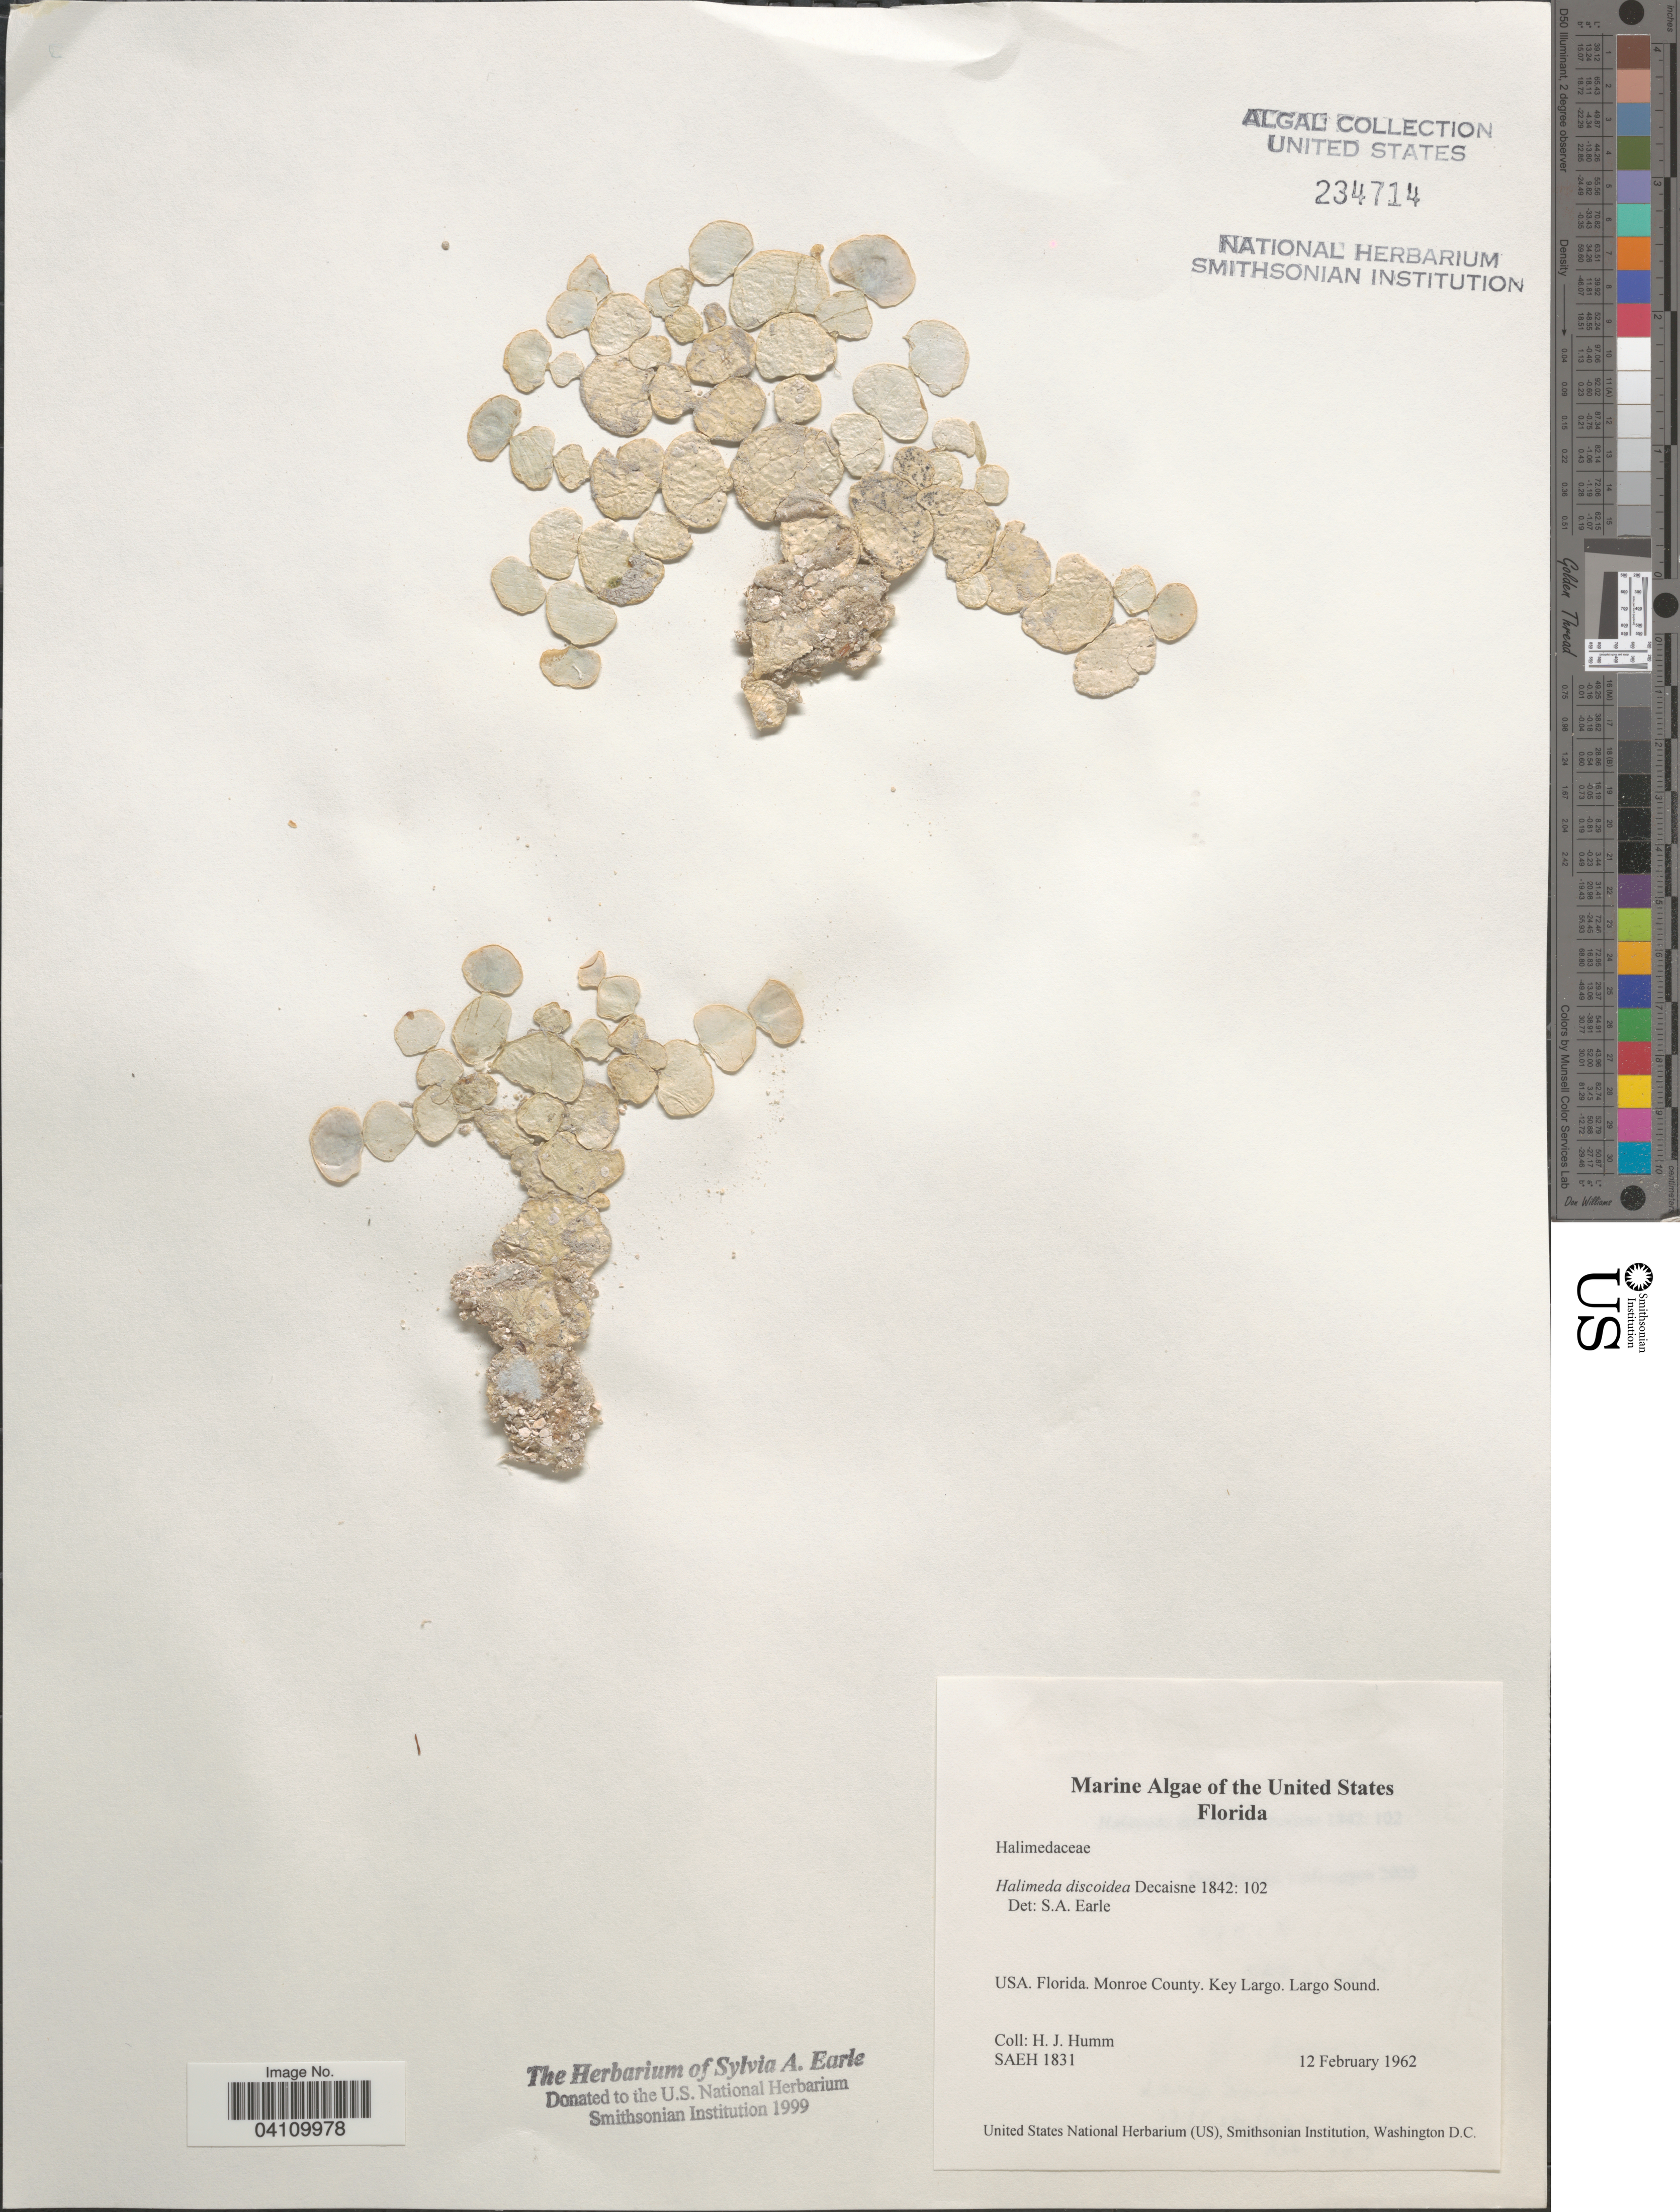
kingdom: Plantae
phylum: Chlorophyta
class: Ulvophyceae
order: Bryopsidales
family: Halimedaceae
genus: Halimeda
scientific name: Halimeda discoidea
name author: Decne.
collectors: H. J. Humm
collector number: SAEH 1831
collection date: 1962-02-12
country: United States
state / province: Florida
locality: Monroe County. Key Largo. Largo Sound.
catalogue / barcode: US 234714